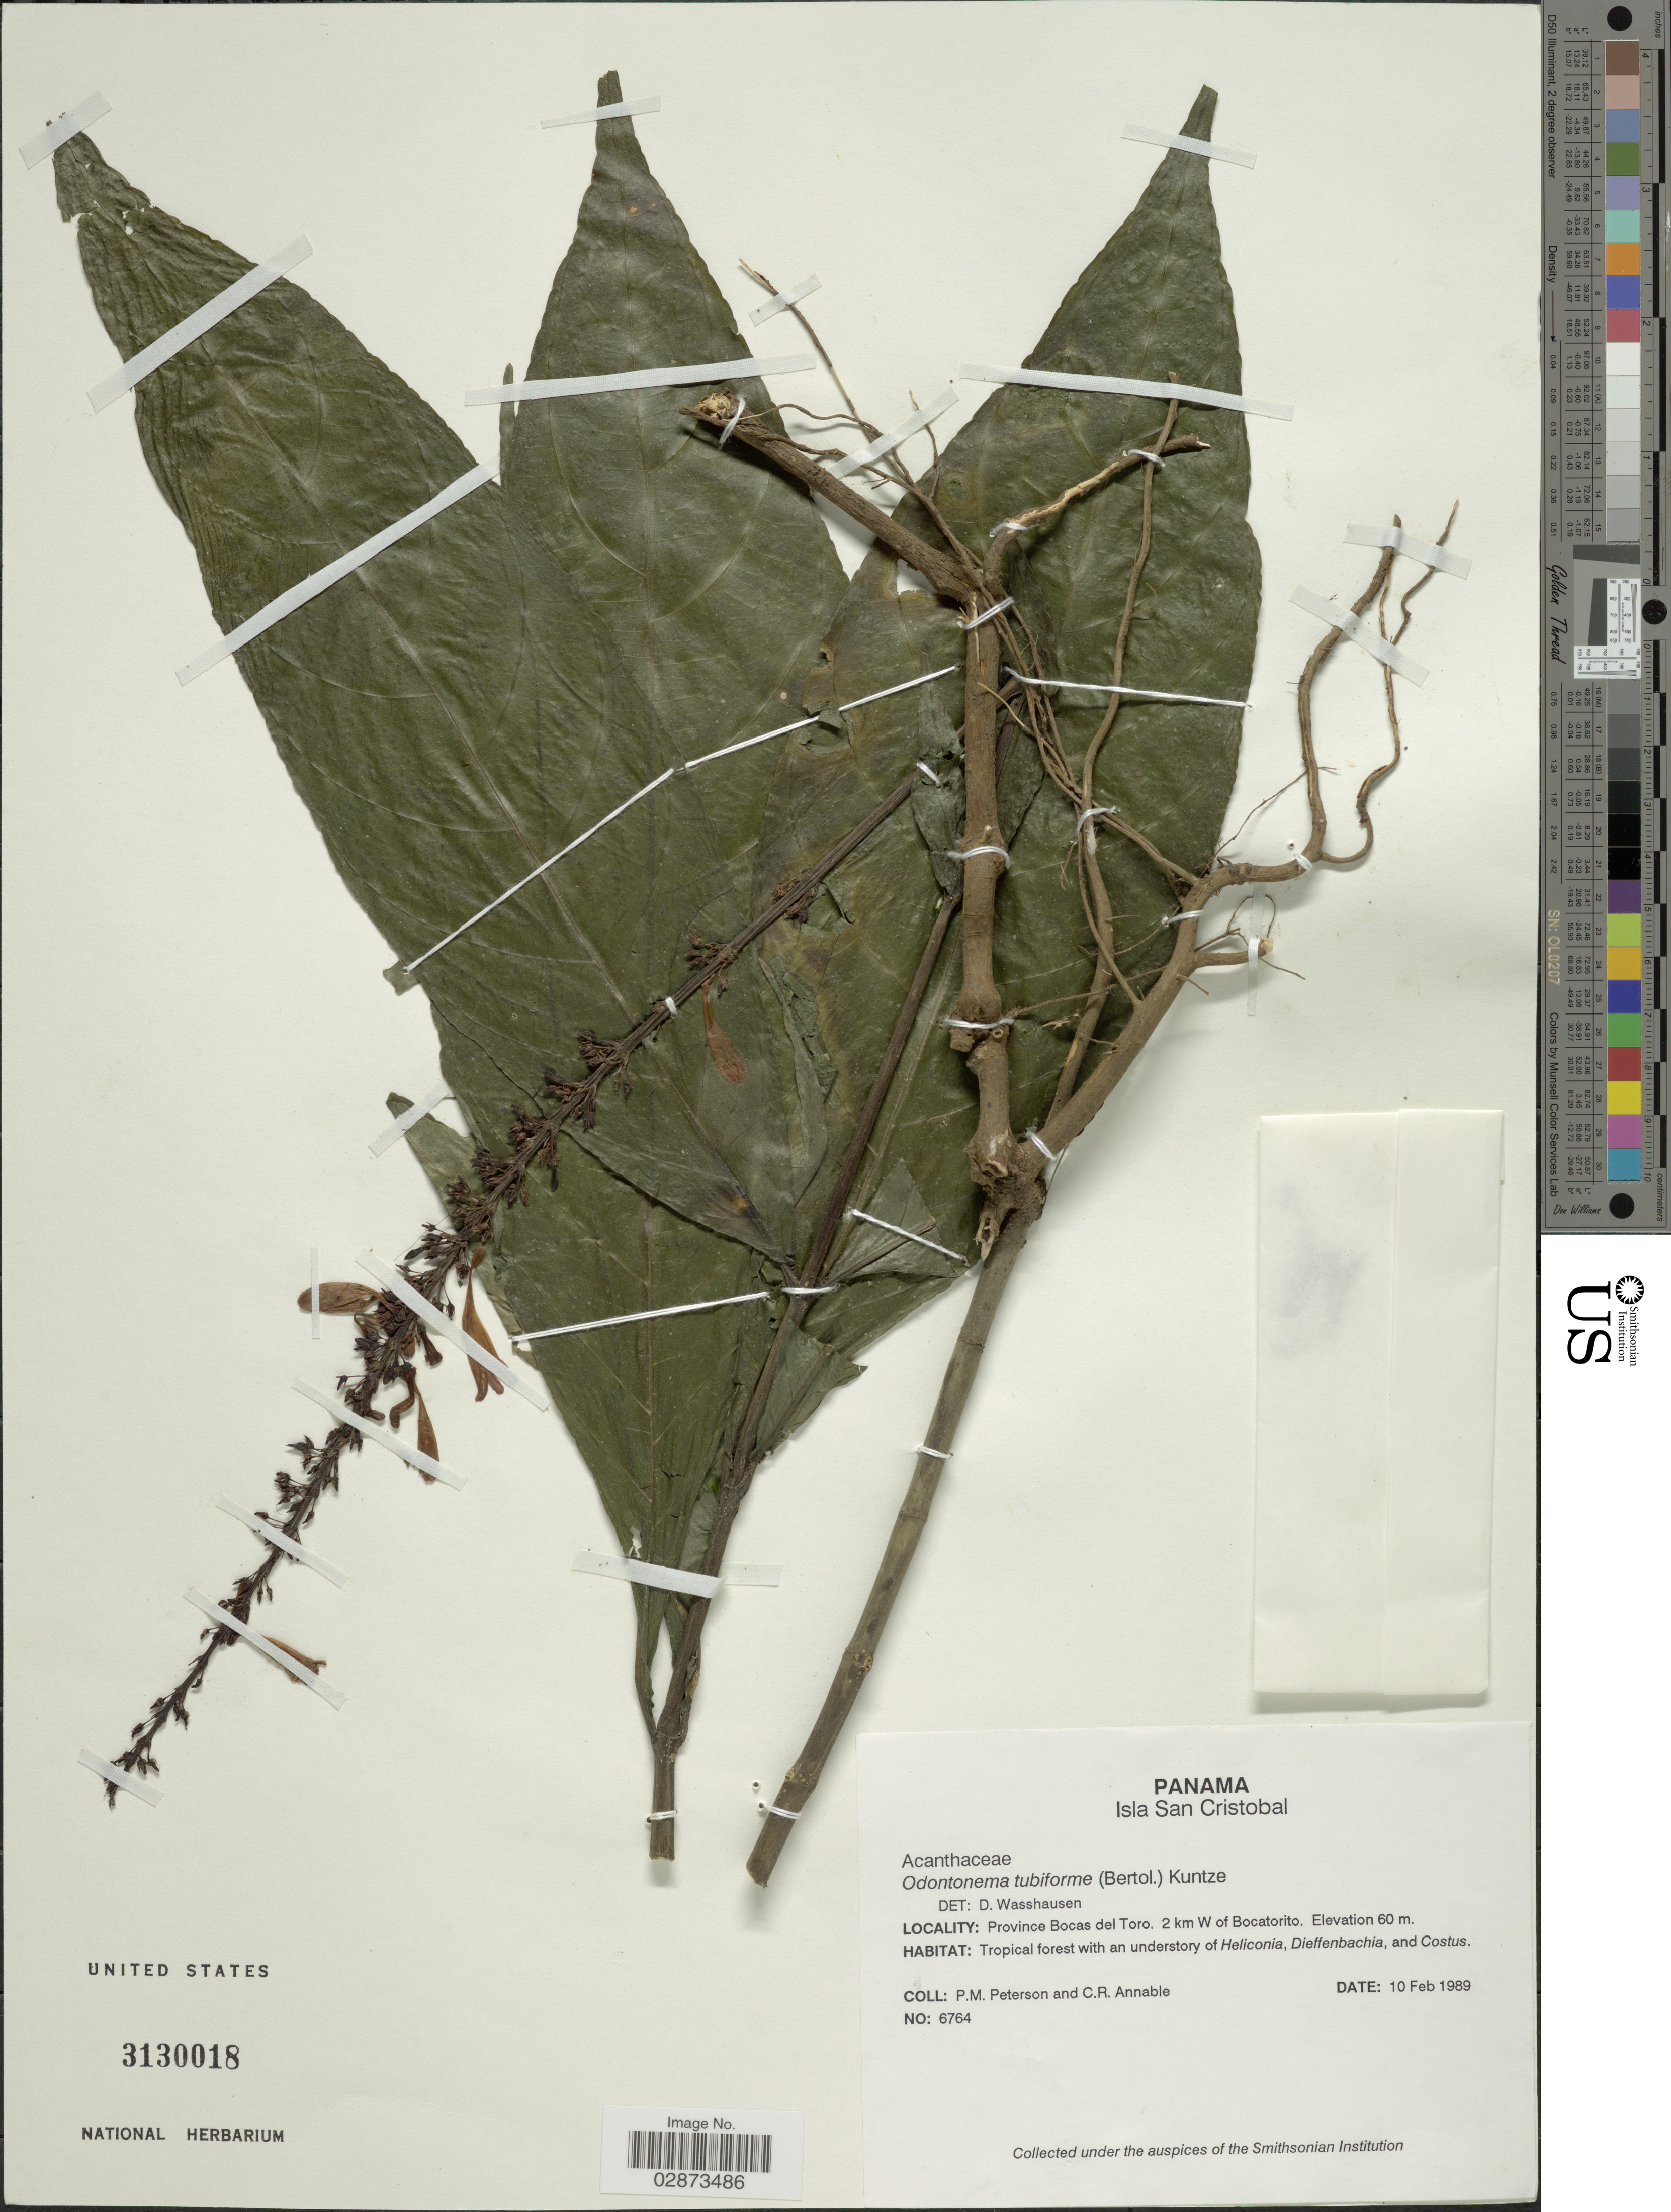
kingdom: Plantae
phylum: Tracheophyta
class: Magnoliopsida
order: Lamiales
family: Acanthaceae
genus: Odontonema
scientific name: Odontonema tubaeforme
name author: (Bertol.) Kuntze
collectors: P. M. Peterson & C. R. Annable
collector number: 6764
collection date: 1989-02-10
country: Panama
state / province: Bocas del Toro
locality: Isla San Cristobal, Province Bocas del Toro, 2 km W of Bocatorito.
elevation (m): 60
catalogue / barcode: US 3130018